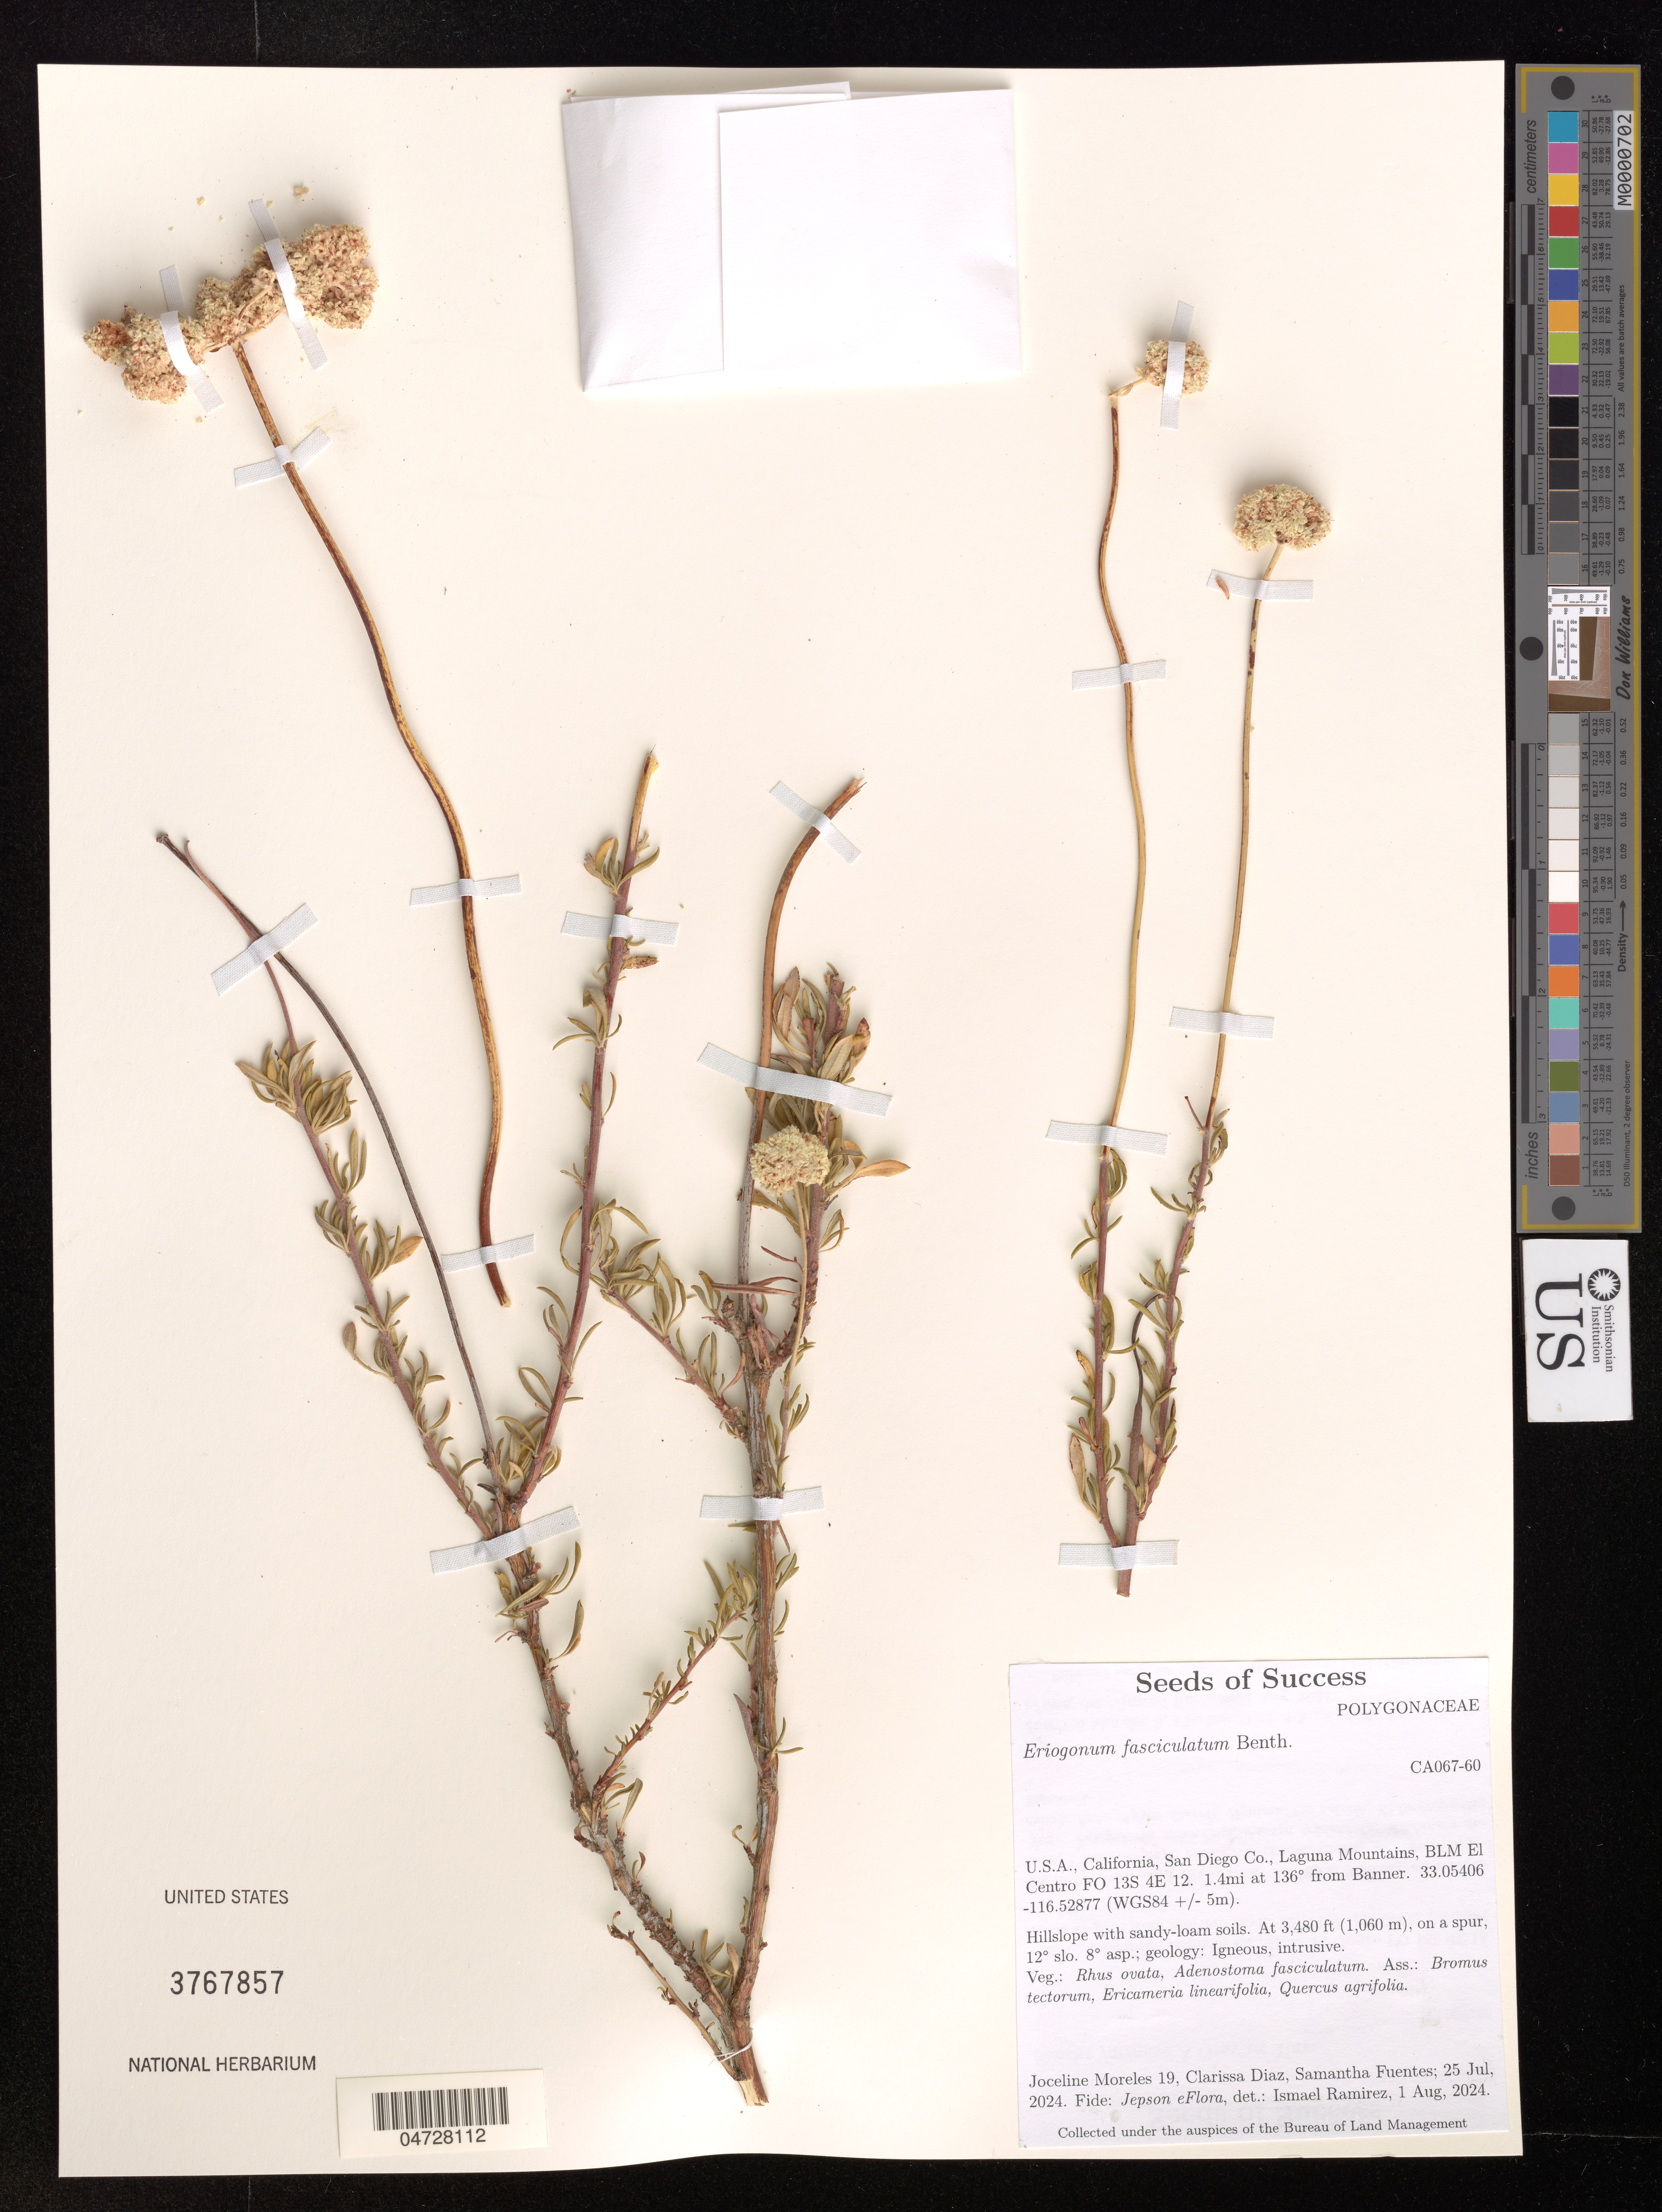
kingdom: Plantae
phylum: Tracheophyta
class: Magnoliopsida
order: Caryophyllales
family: Polygonaceae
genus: Eriogonum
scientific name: Eriogonum fasciculatum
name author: Benth.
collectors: J. Moreles, C. Diaz & S. Fuentus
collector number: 19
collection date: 2024-07-25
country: United States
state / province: California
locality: San Diego Co., Laguna Mountains, BLM EL Centro FO 13S 4E 12. 1.4mi at 136° from Banner.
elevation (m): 1060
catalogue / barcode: US 3767857